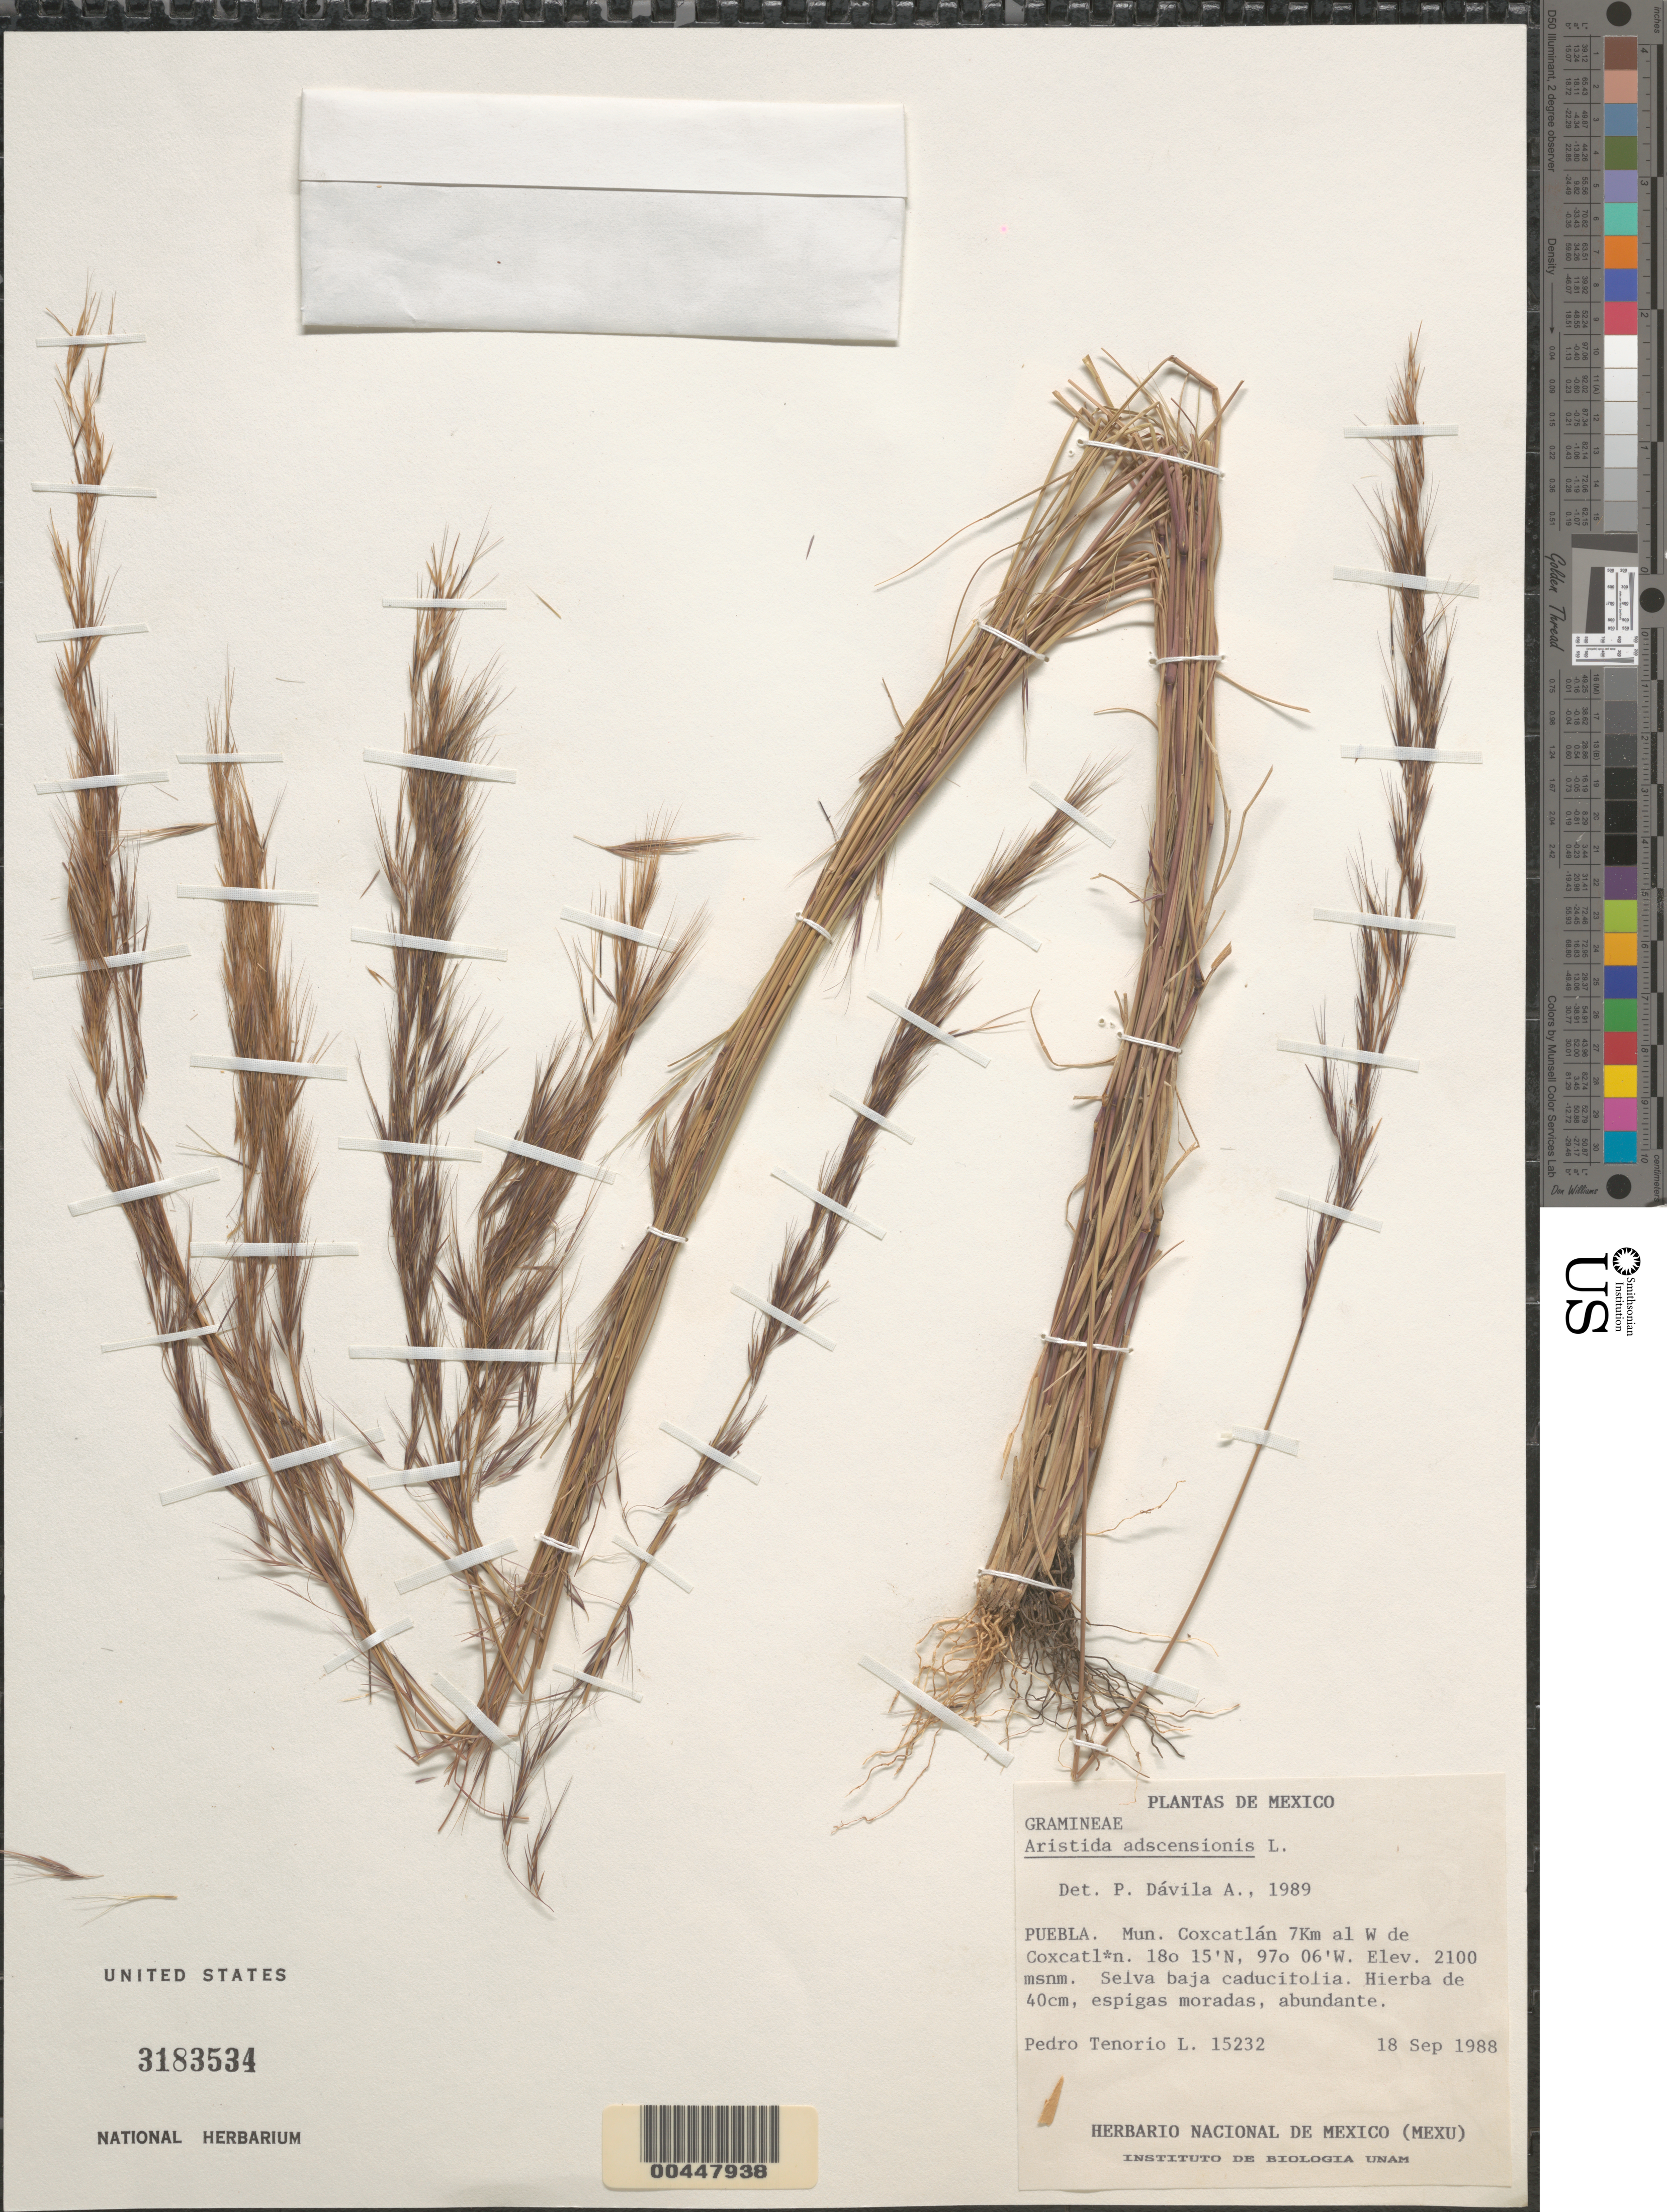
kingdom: Plantae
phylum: Tracheophyta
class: Liliopsida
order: Poales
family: Poaceae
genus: Aristida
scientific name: Aristida adscensionis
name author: L.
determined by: Dávila, P. D.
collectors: P. Tenorio L.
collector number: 15232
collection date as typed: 18 Sep 1988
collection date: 1988-09-18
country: Mexico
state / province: Puebla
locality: Mun. Coxcatlán 7 km al W de Coxcatlán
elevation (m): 2100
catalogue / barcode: US 3183534